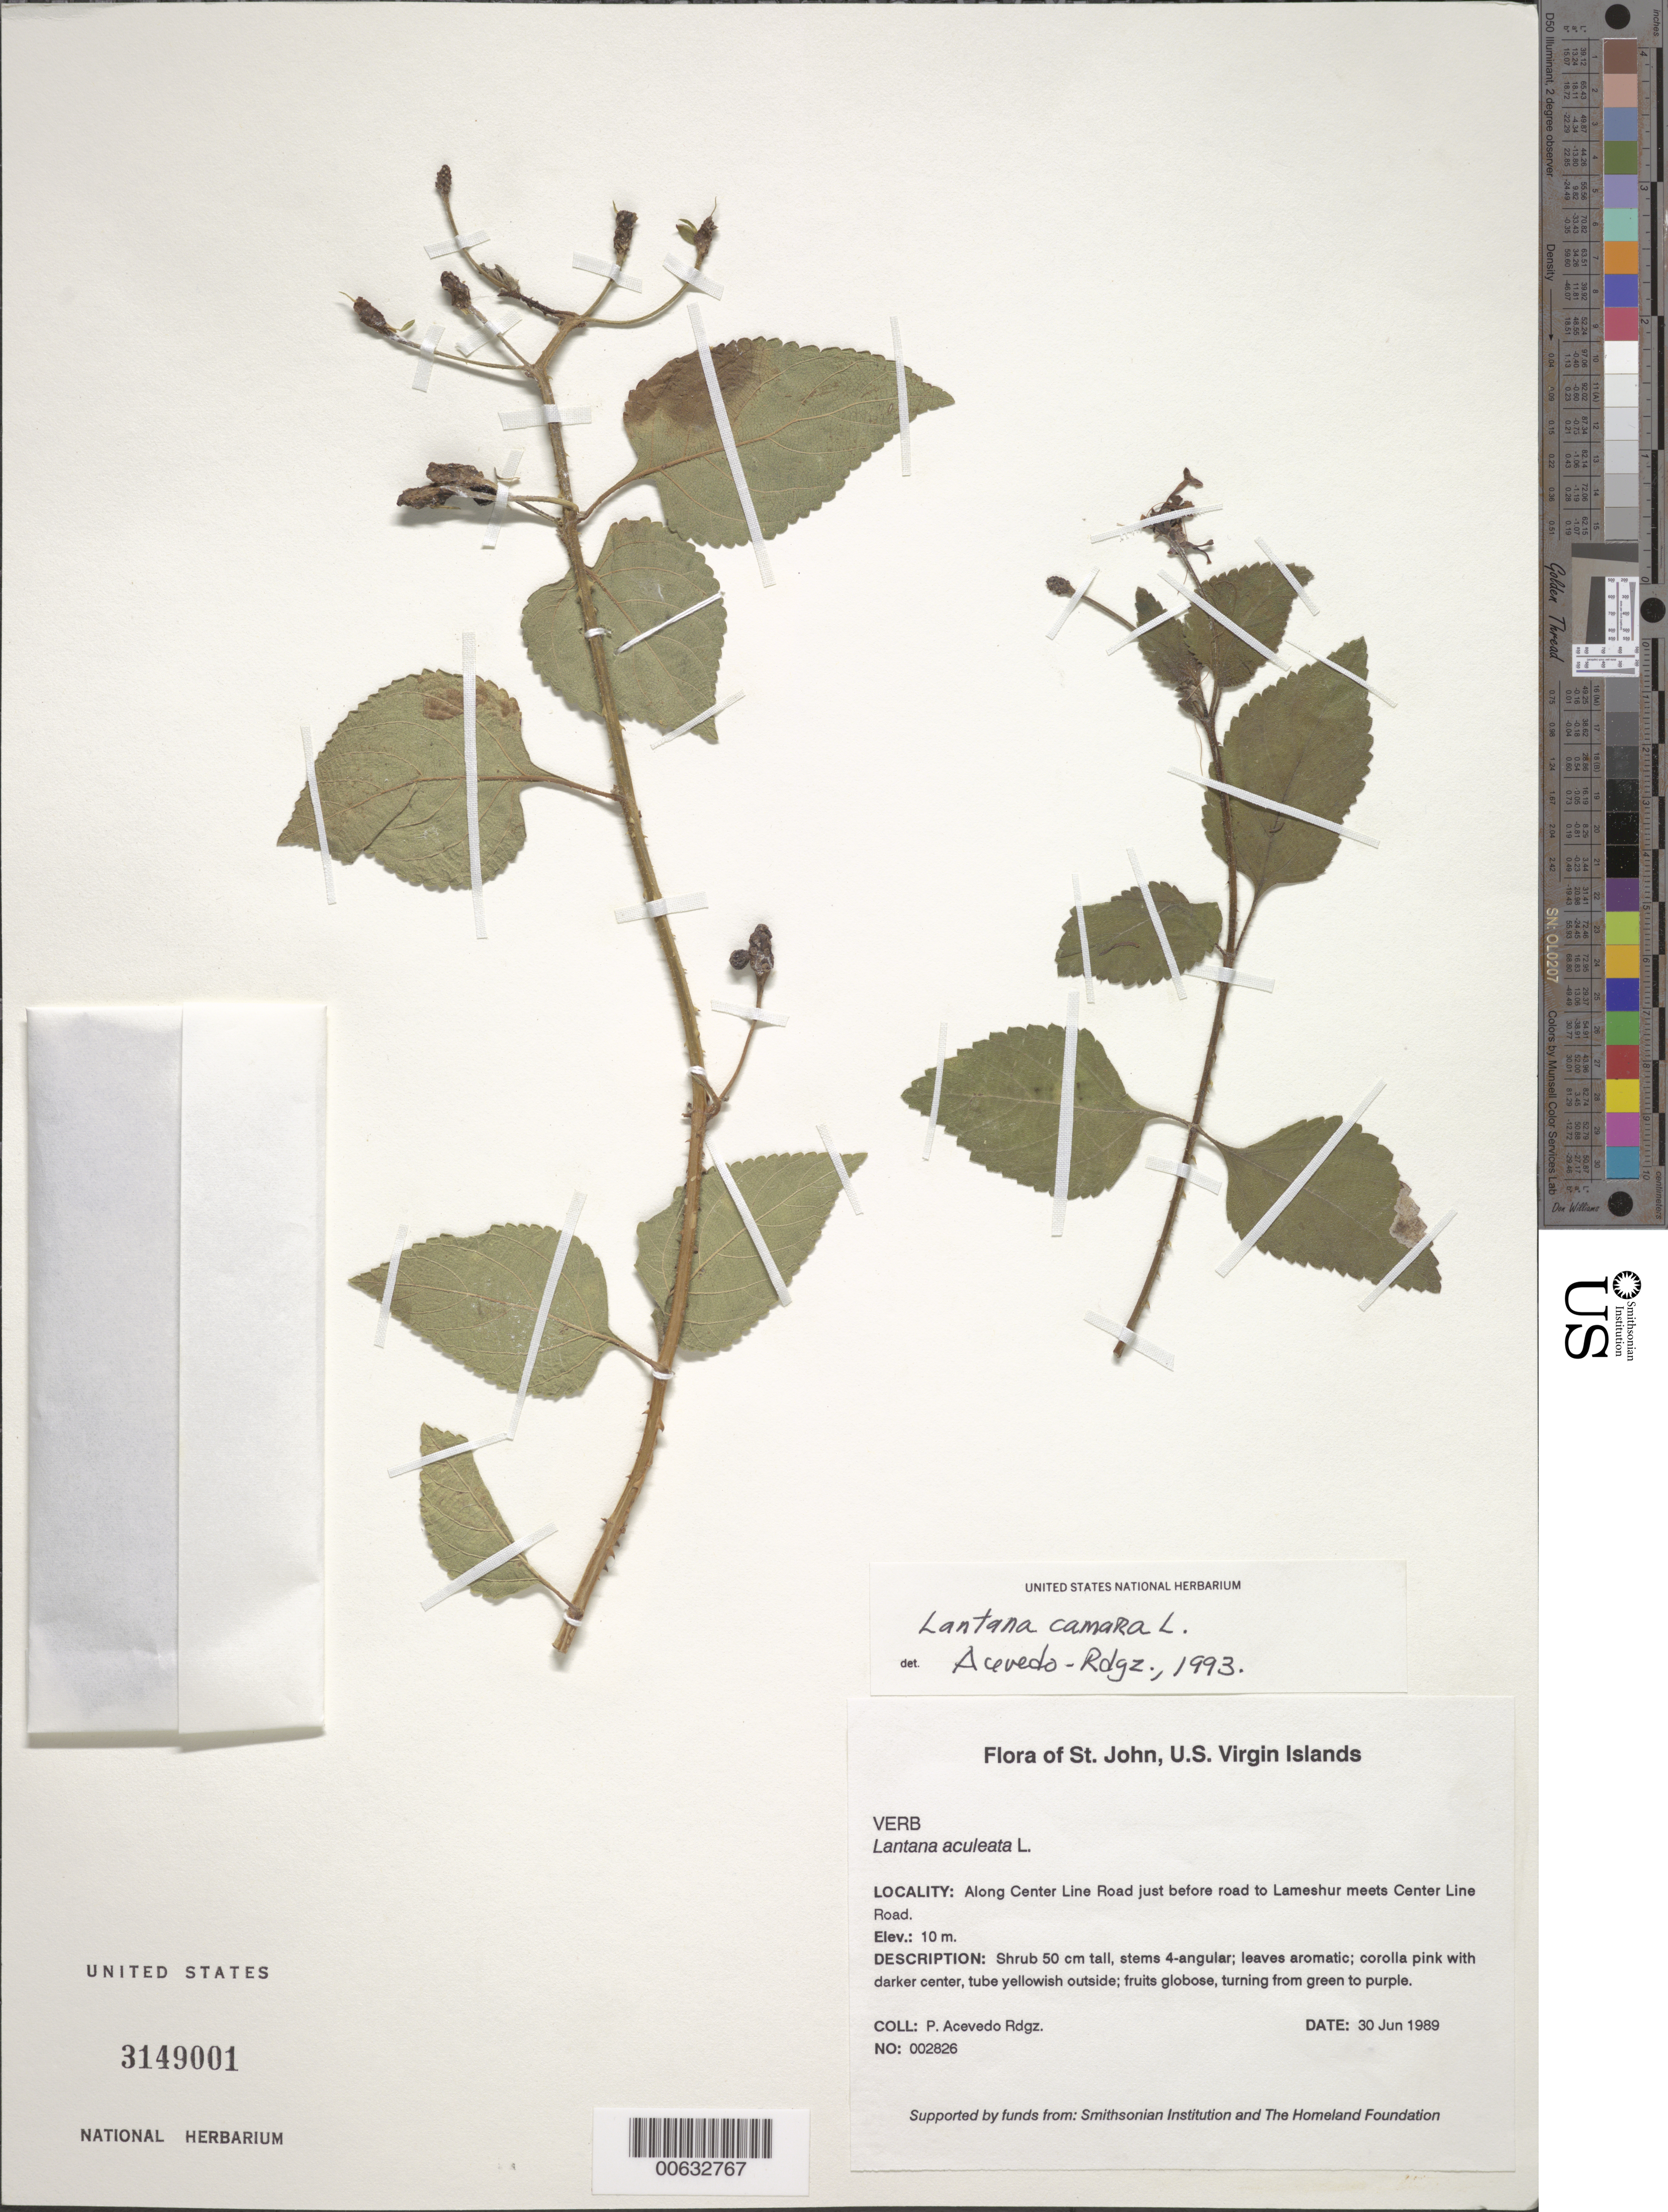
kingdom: Plantae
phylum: Tracheophyta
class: Magnoliopsida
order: Lamiales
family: Verbenaceae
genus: Lantana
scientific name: Lantana camara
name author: L.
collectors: P. Acevedo-Rodr.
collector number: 002826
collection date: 1989-06-30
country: U.S. Virgin Islands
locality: St. John. Along Center Line Road just before road to Lameshur meets Center Line Road.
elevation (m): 10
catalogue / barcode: US 3149001